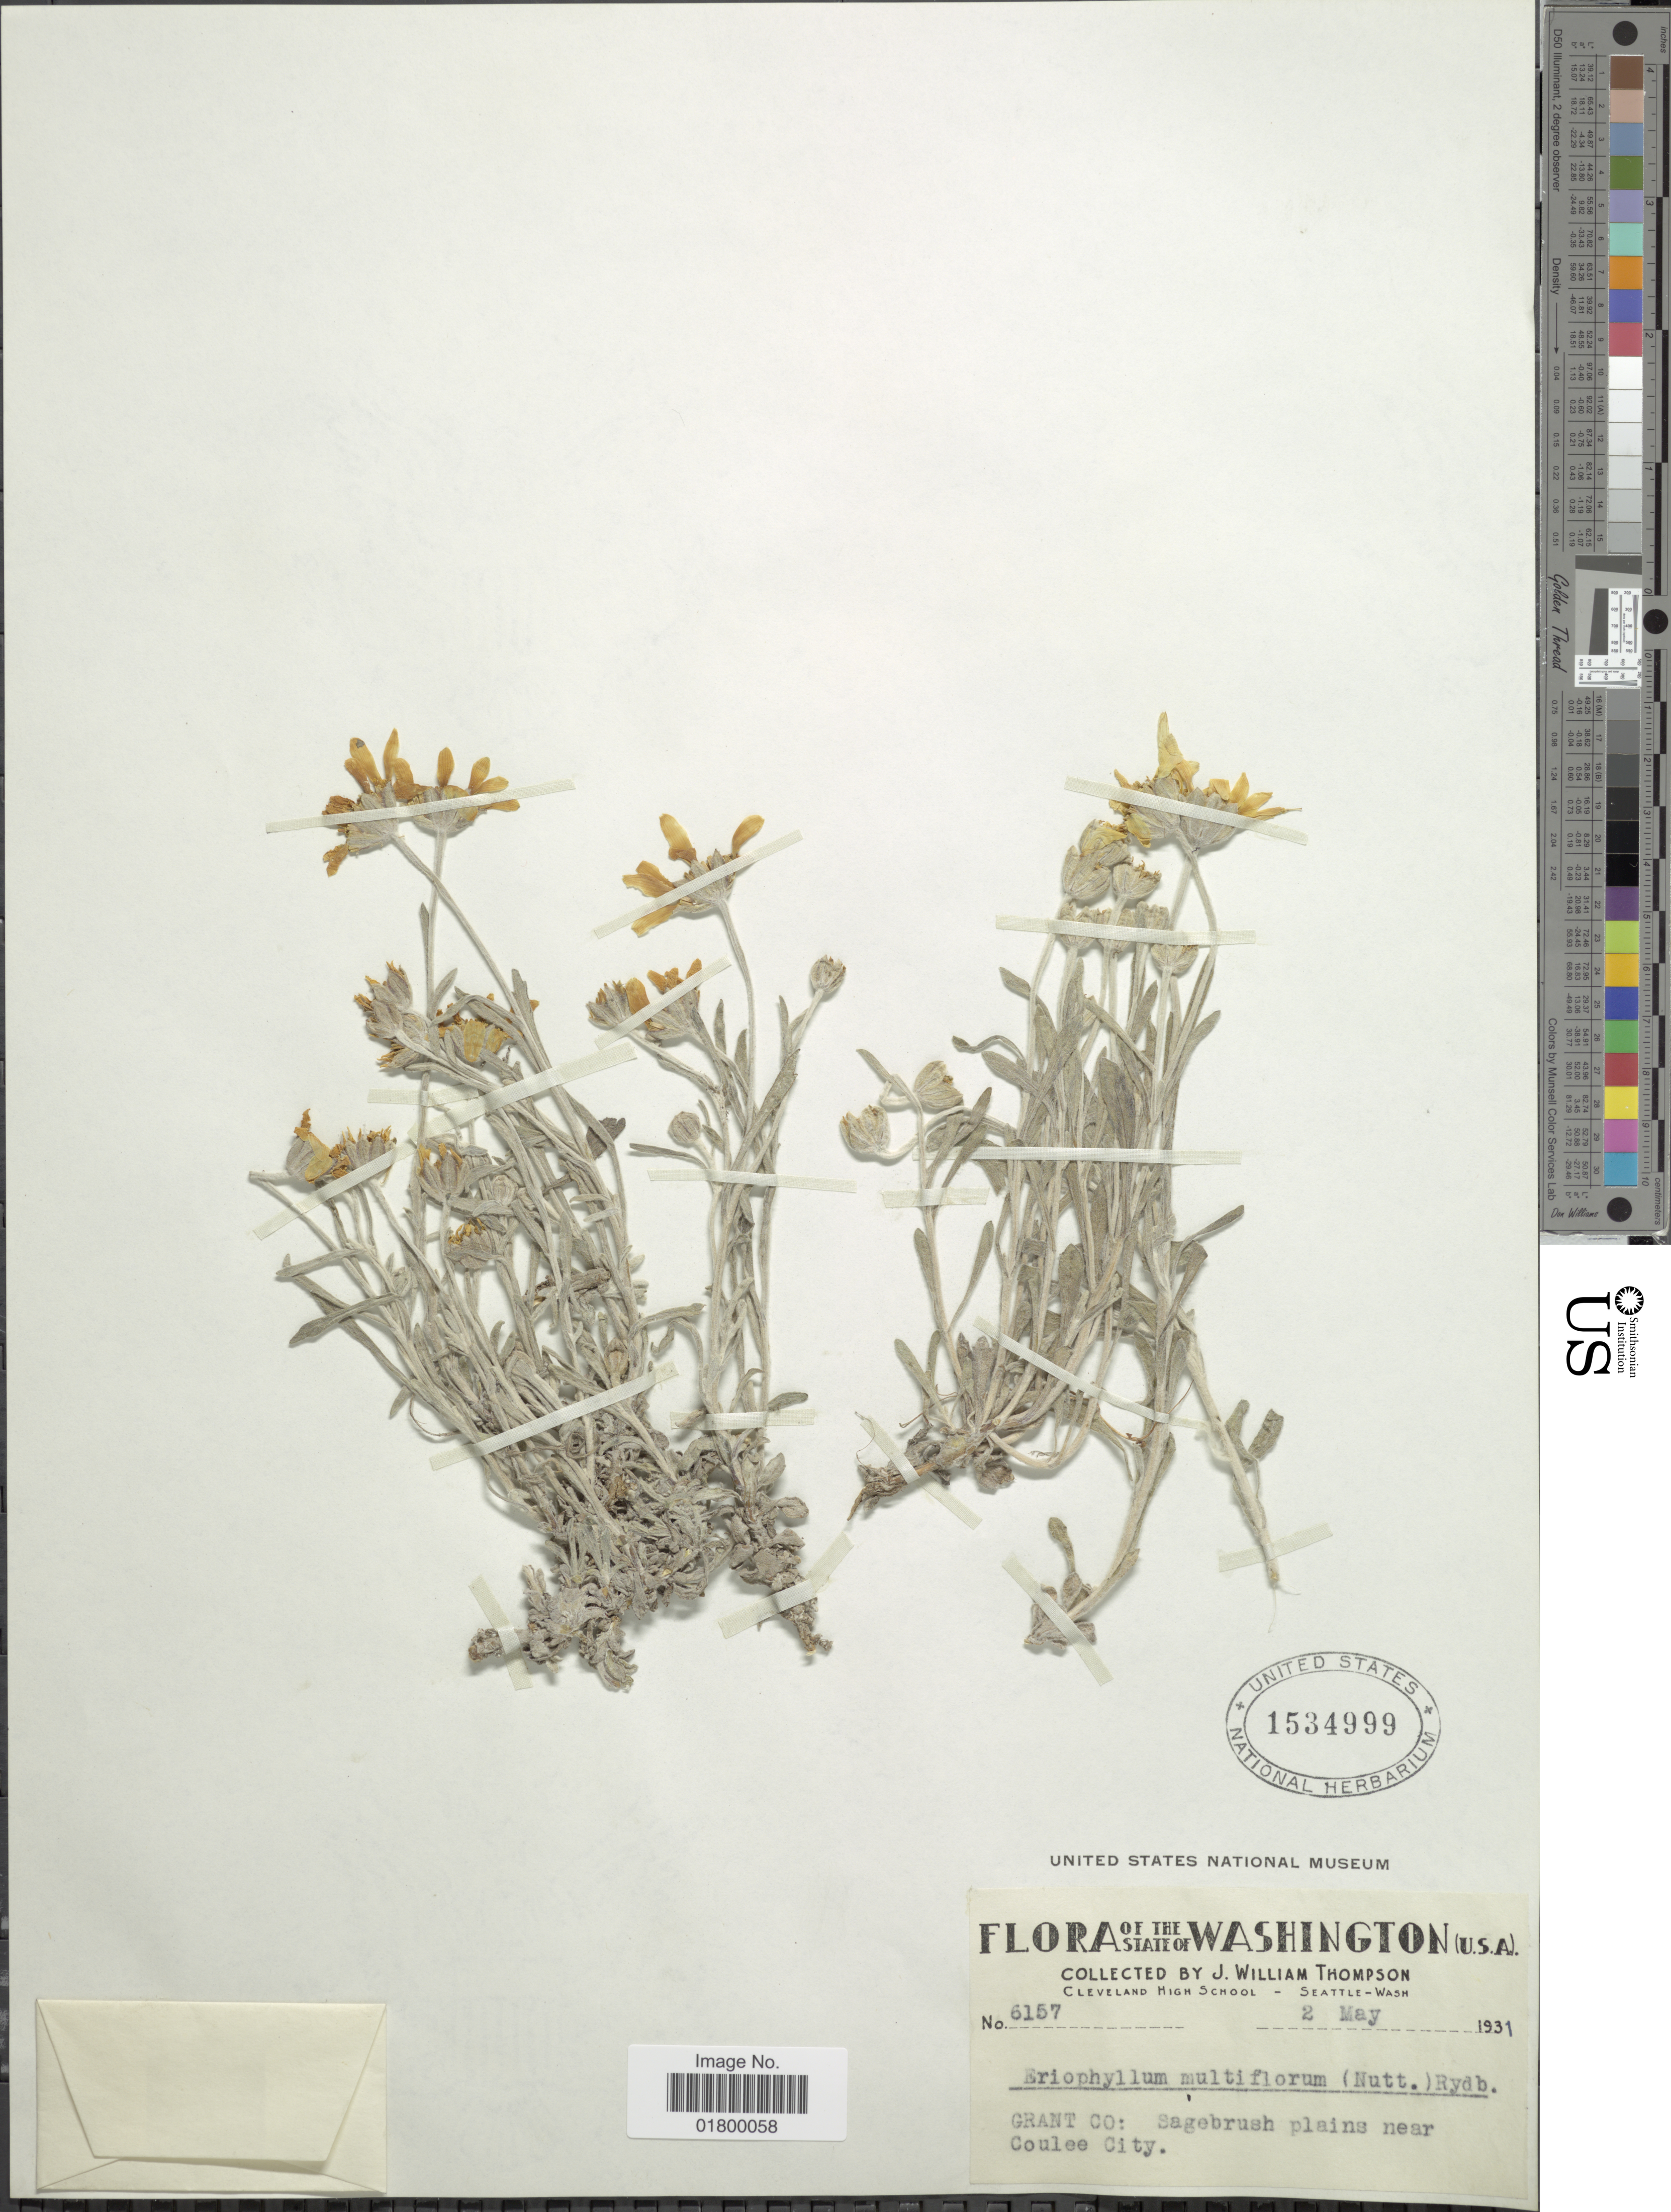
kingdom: Plantae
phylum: Tracheophyta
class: Magnoliopsida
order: Asterales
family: Asteraceae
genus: Eriophyllum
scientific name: Eriophyllum integrifolium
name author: (Hook.) Greene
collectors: J. W. Thompson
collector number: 6157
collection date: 1931-05-02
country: United States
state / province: Washington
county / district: Grant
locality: Grant Co: Sagebrush plains near Coulee City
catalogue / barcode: US 1534999